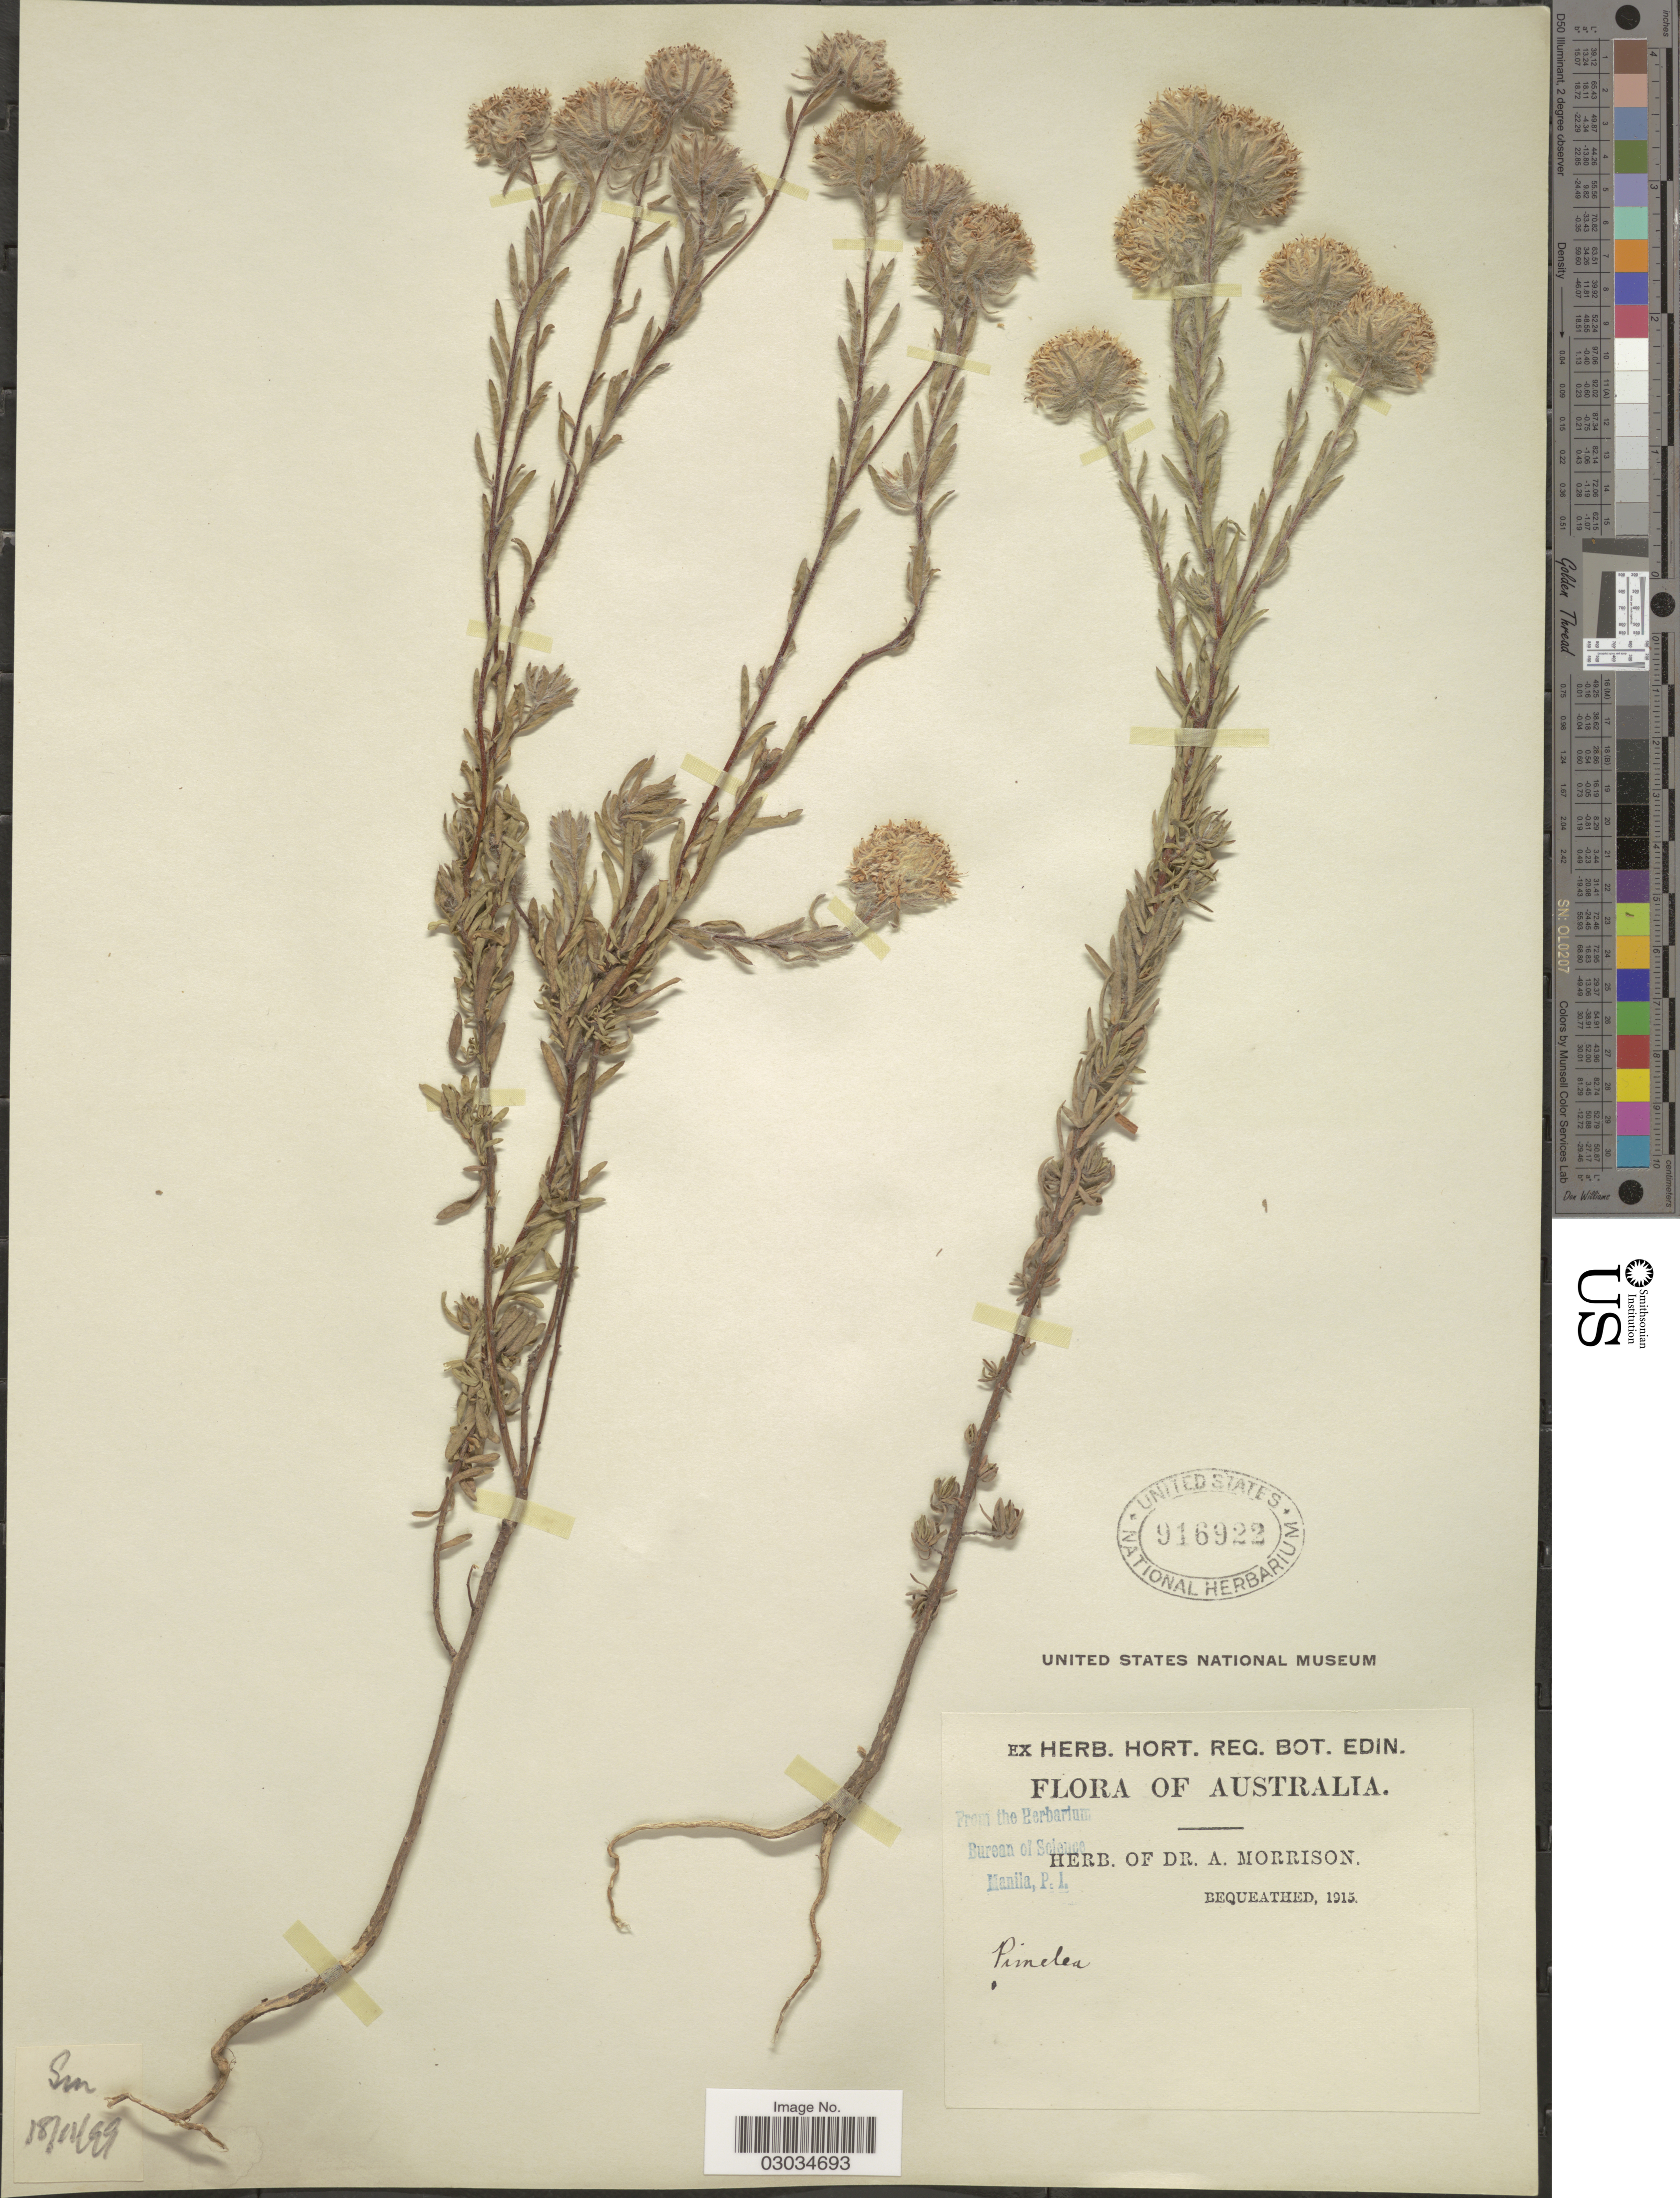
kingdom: Plantae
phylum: Tracheophyta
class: Magnoliopsida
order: Malvales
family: Thymelaeaceae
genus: Pimelea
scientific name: Pimelea sp.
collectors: ex herb. Dr. A. Morrison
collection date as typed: Transcribed d/m/y: 18/11/99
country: Australia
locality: Sm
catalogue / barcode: US 916922